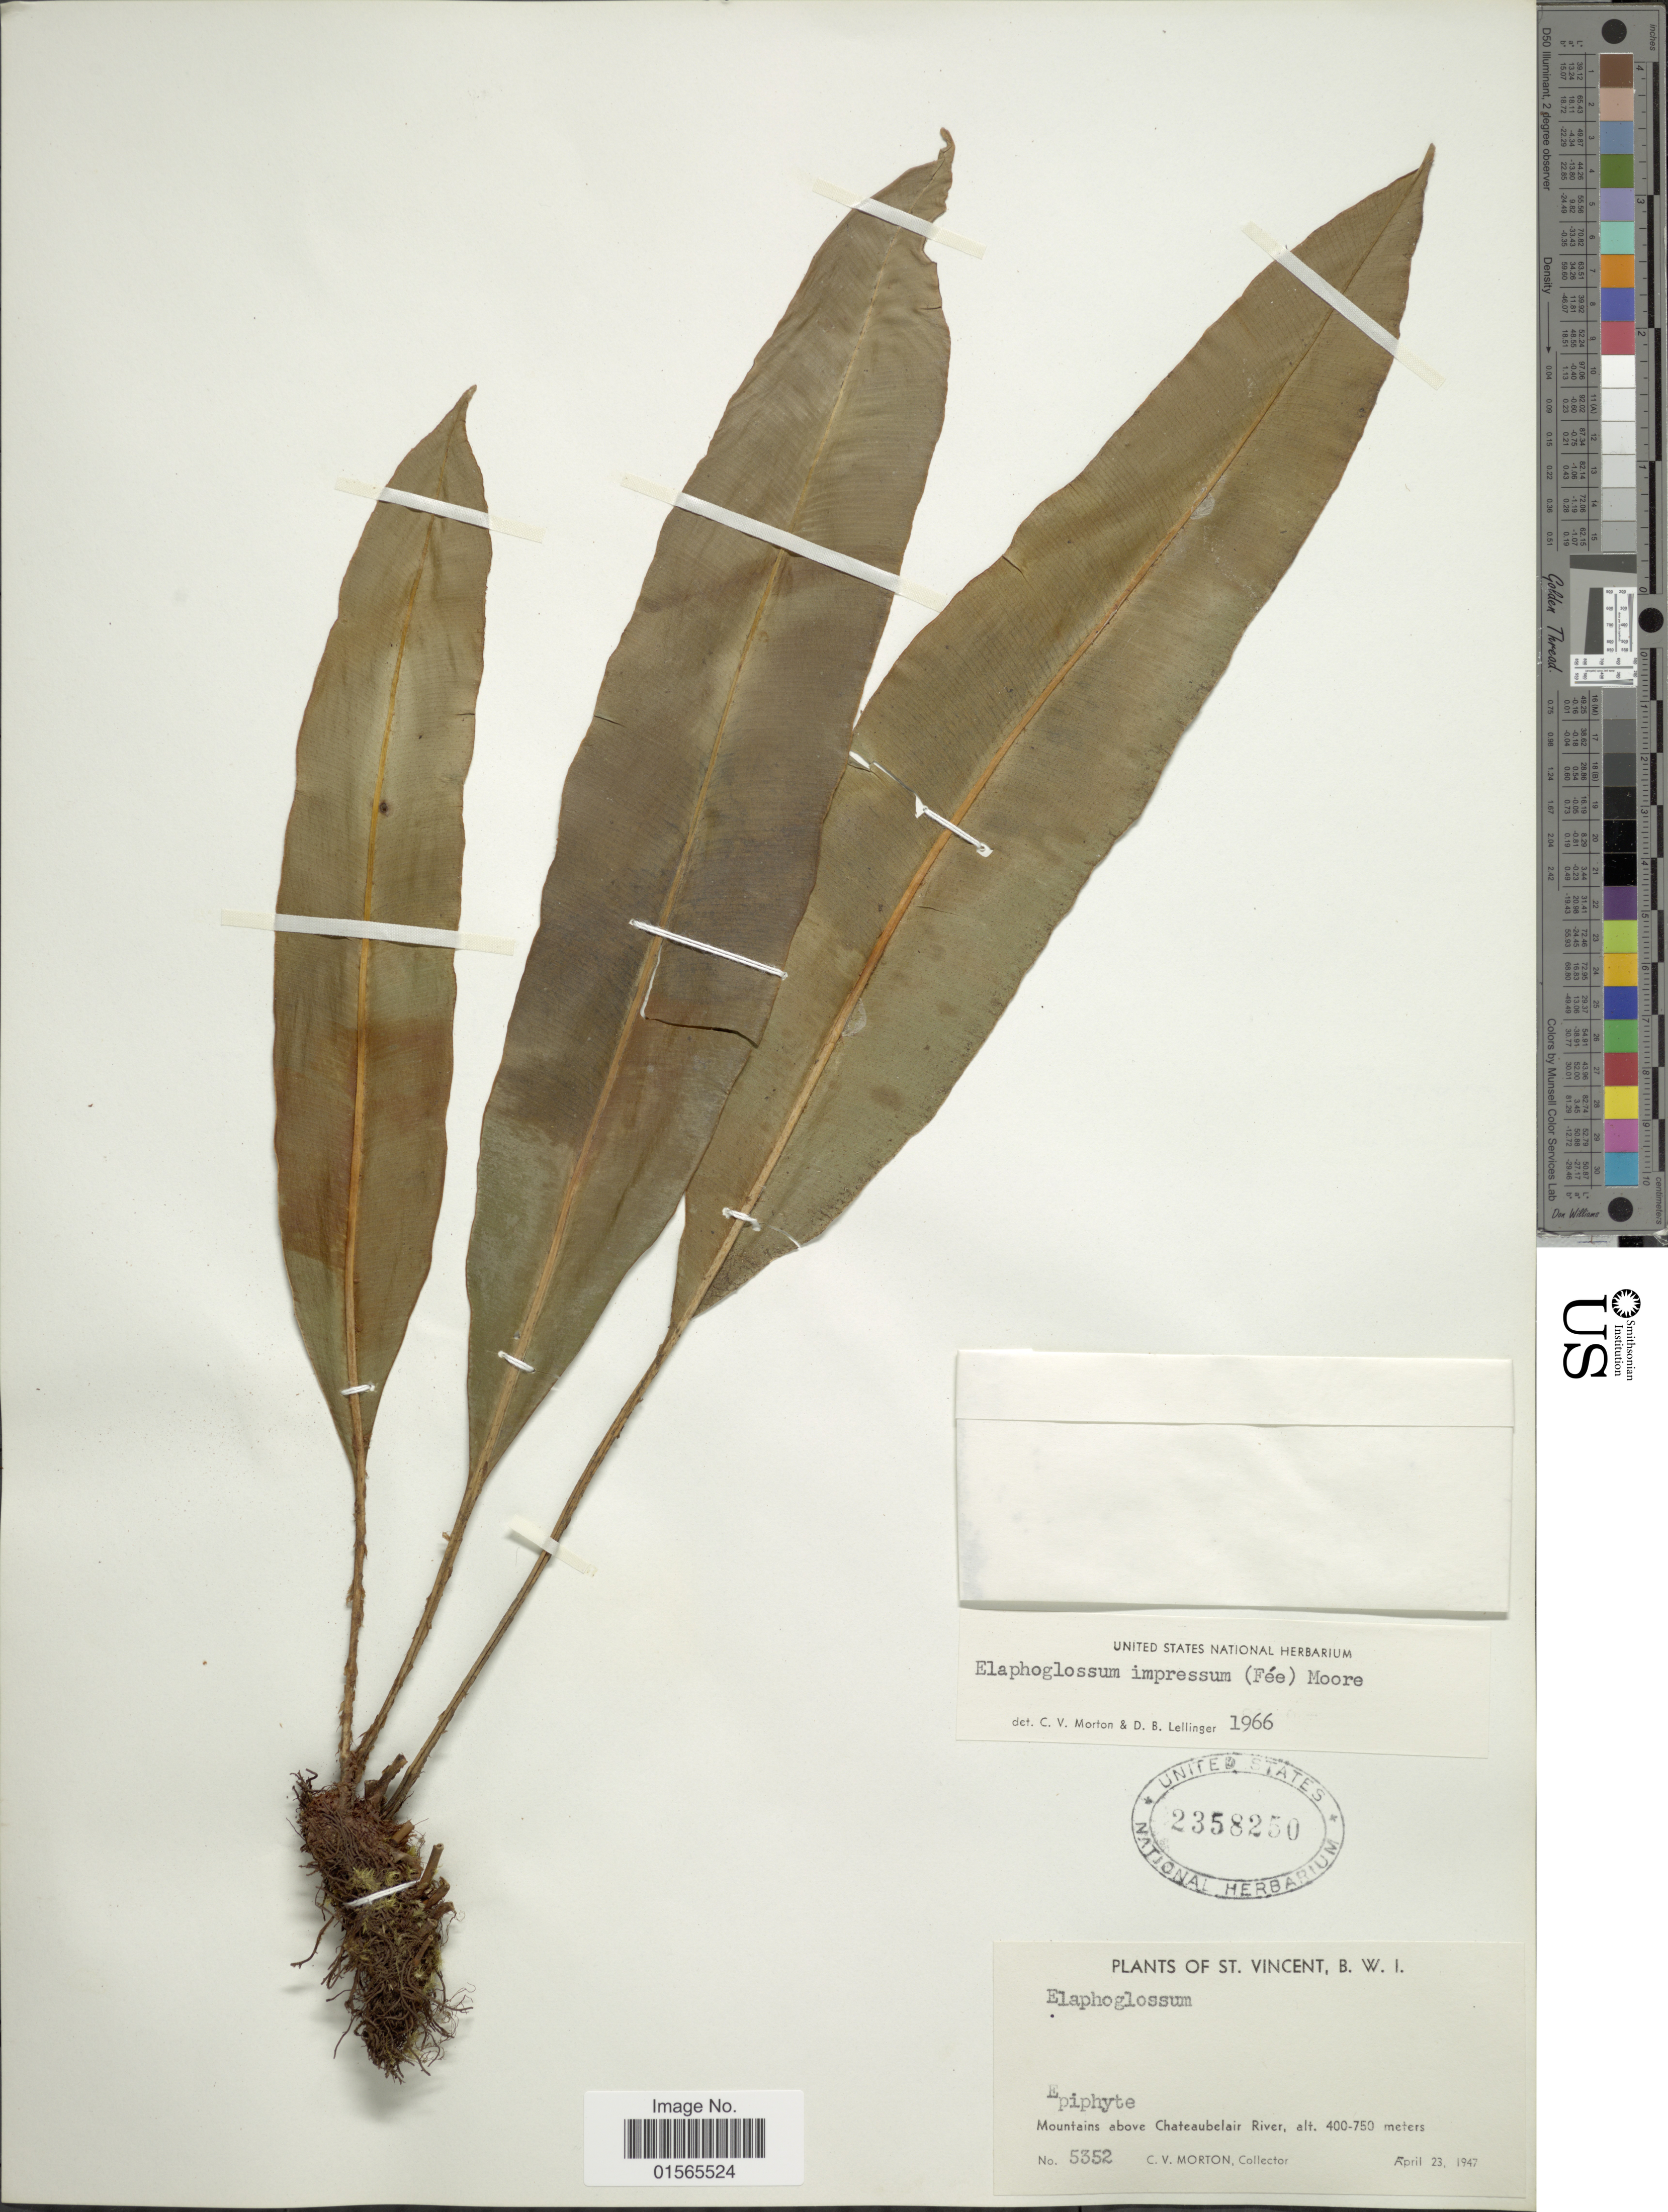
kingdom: Plantae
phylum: Tracheophyta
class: Polypodiopsida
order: Polypodiales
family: Dryopteridaceae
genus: Elaphoglossum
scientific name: Elaphoglossum impressum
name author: (Fée) T. Moore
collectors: C. V. Morton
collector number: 5352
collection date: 1947-04-23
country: St. Vincent - Grenadines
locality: Mountains above Chateaubelair River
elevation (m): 400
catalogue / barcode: US 2358250